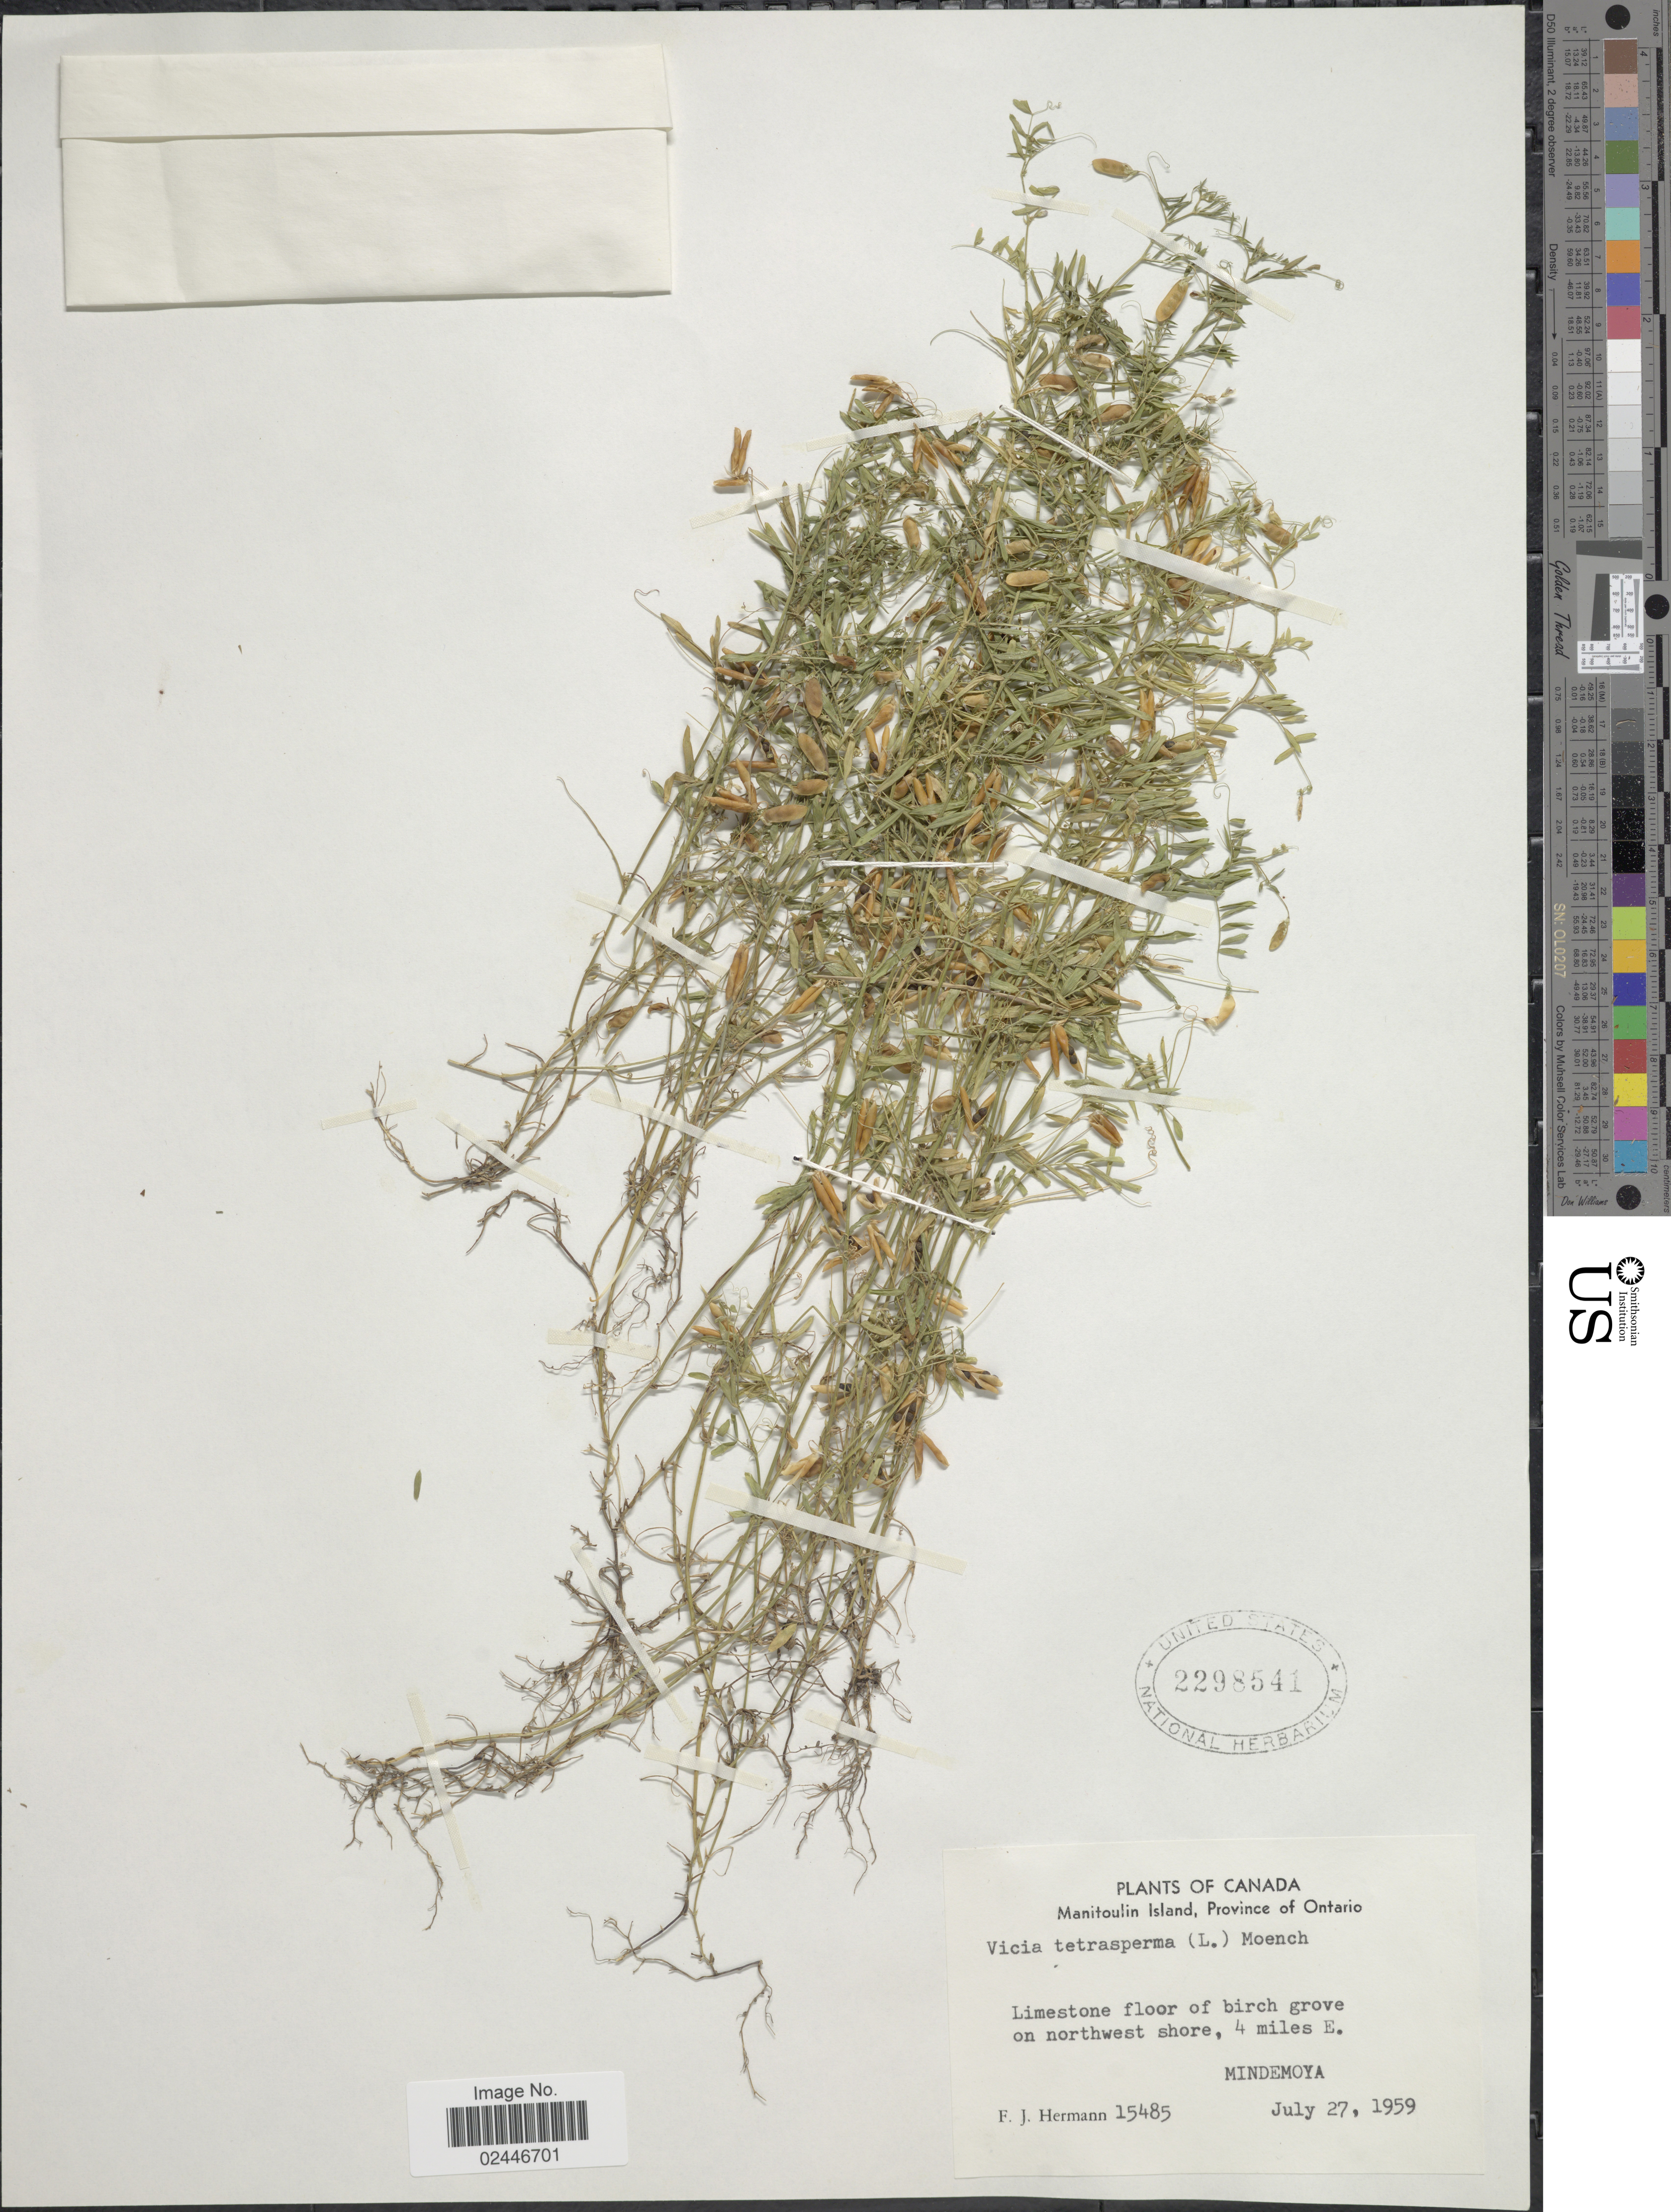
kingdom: Plantae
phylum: Tracheophyta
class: Magnoliopsida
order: Fabales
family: Fabaceae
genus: Vicia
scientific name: Vicia tetrasperma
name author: (L.) Schreb.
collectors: F. J. Hermann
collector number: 15485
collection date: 1959-07-27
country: Canada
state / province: Ontario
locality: Manitoulin Island, northwest shore, 4 miles E. Mindemoya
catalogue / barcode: US 2298541